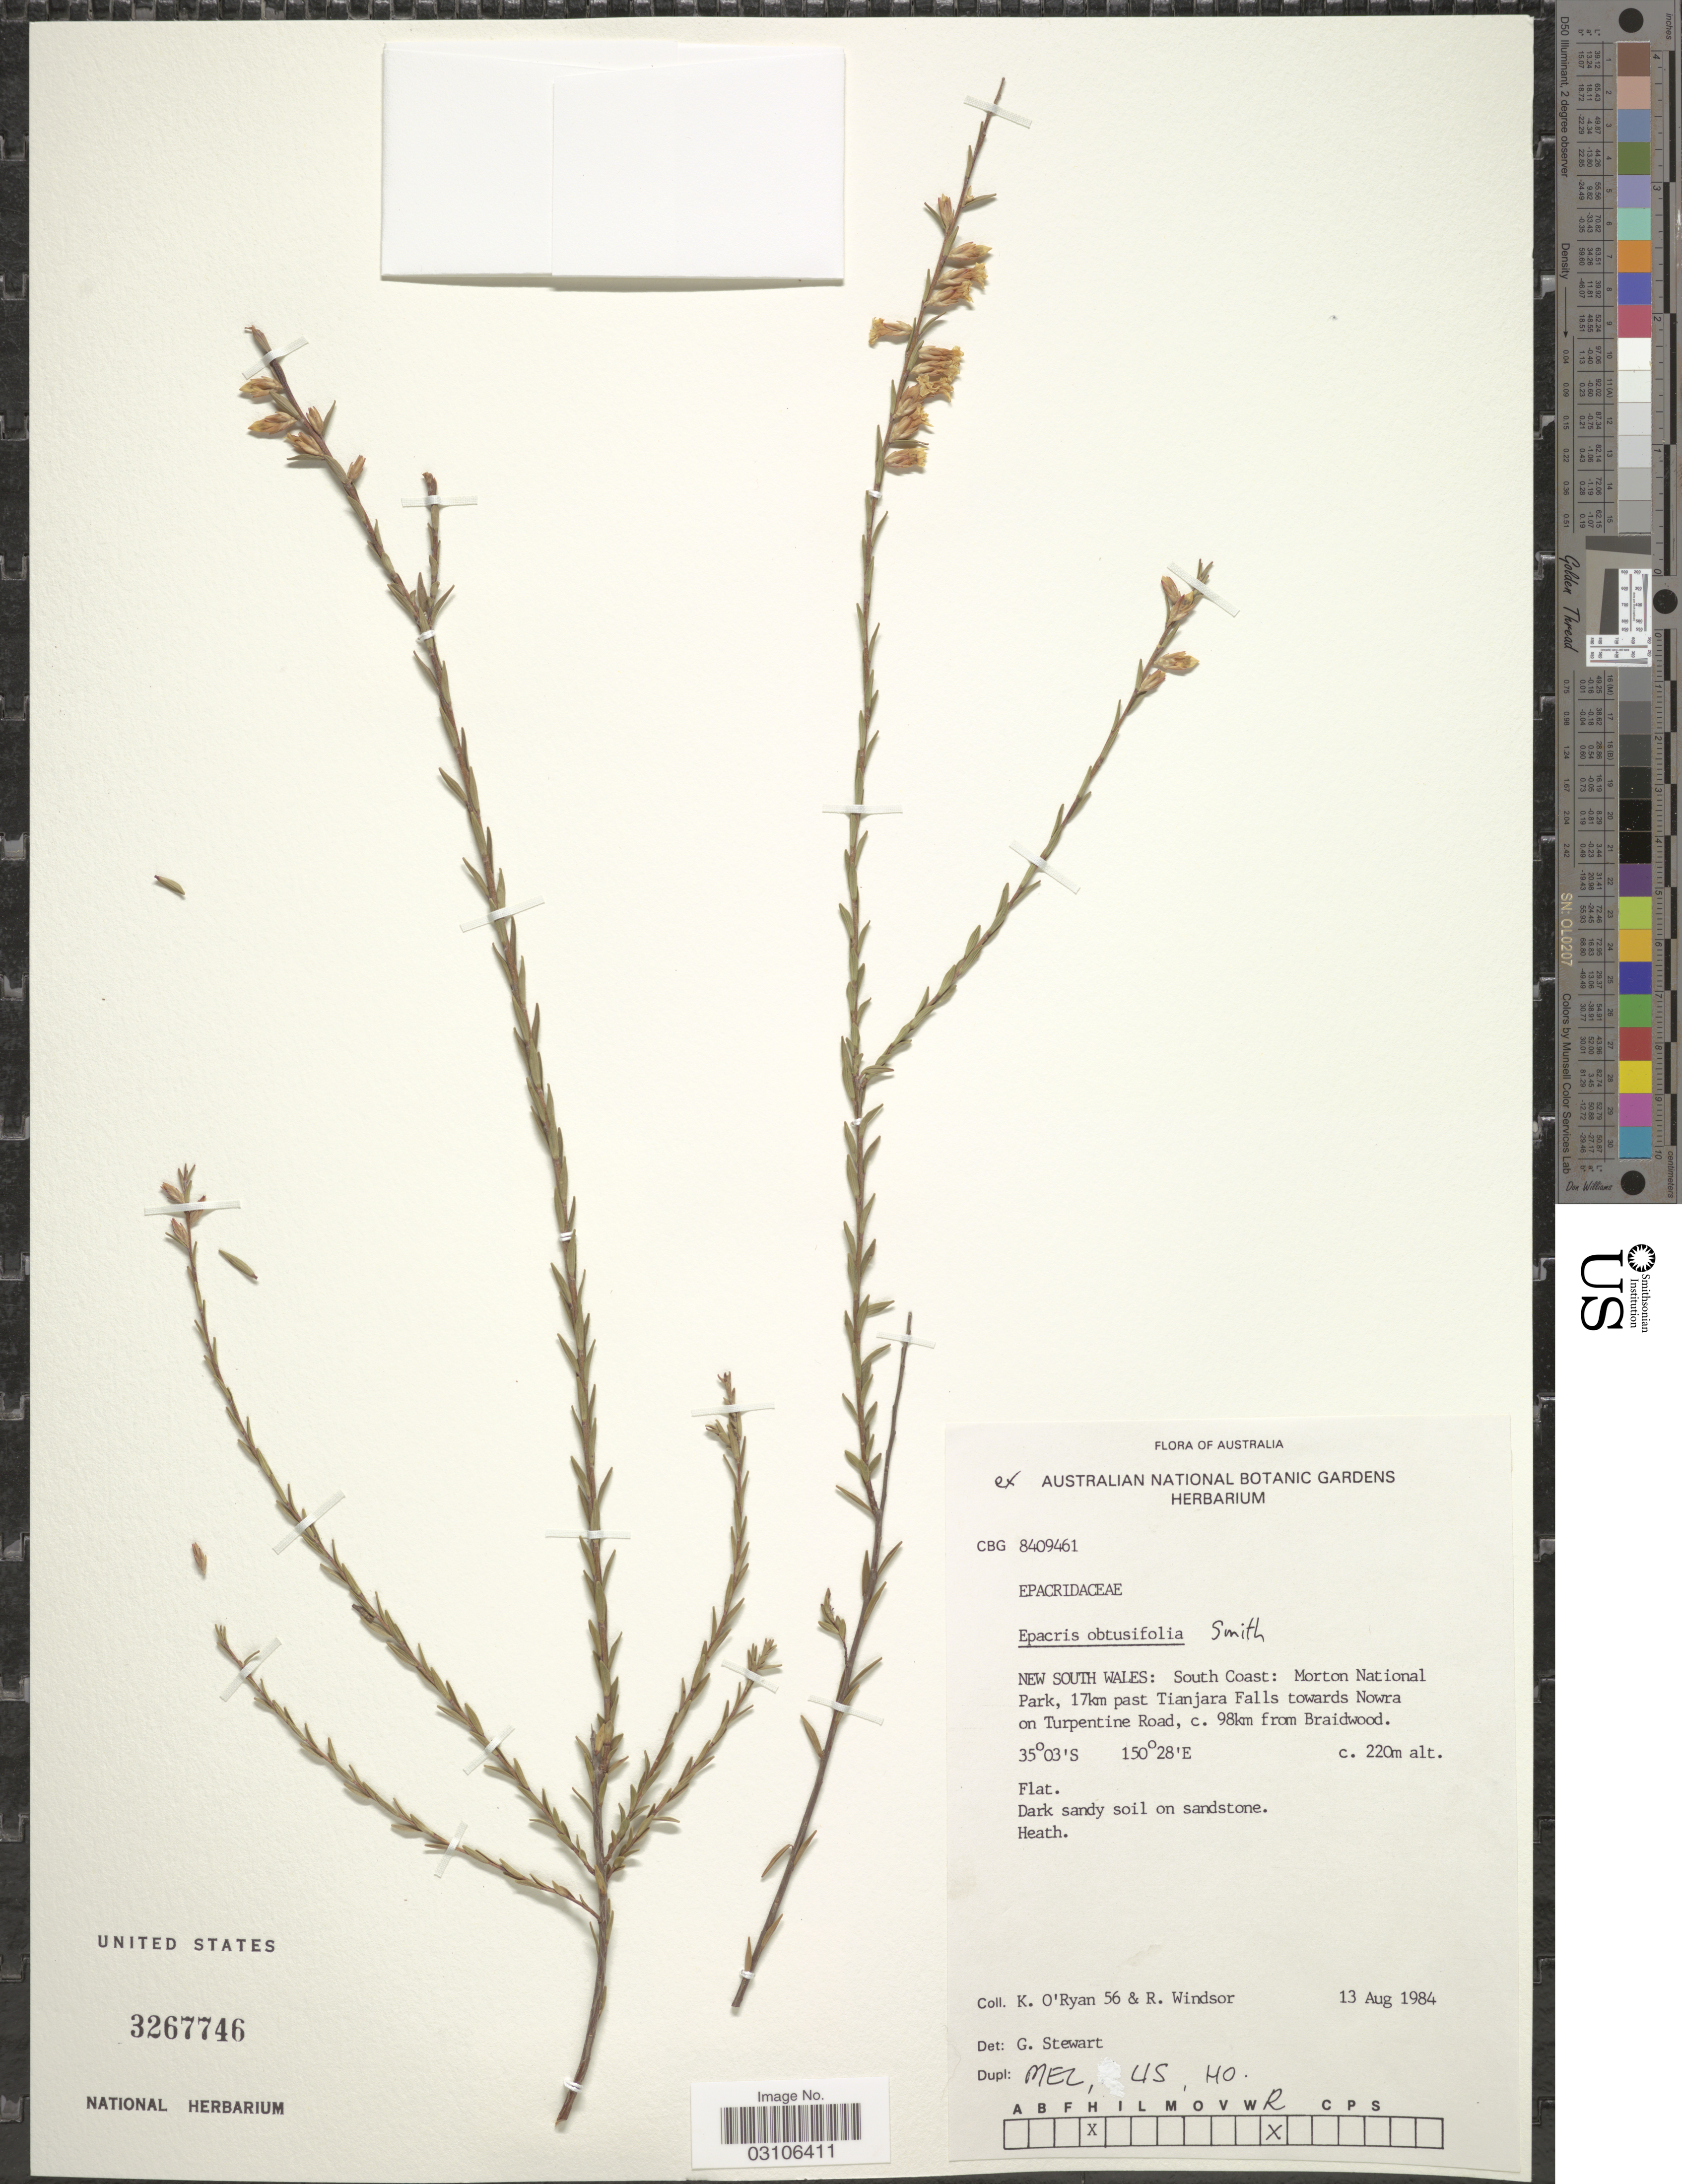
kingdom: Plantae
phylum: Tracheophyta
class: Magnoliopsida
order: Ericales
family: Ericaceae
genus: Epacris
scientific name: Epacris obtusifolia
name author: Sm.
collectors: K. O'Ryan & R. Windsor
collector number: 56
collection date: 1984-08-13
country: Australia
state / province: New South Wales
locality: South Coast: Morton National Park, 17km past Tianjara Falls towards Nowra on Turpentine Road, c. 98km from Braidwood.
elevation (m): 220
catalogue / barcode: US 3267746